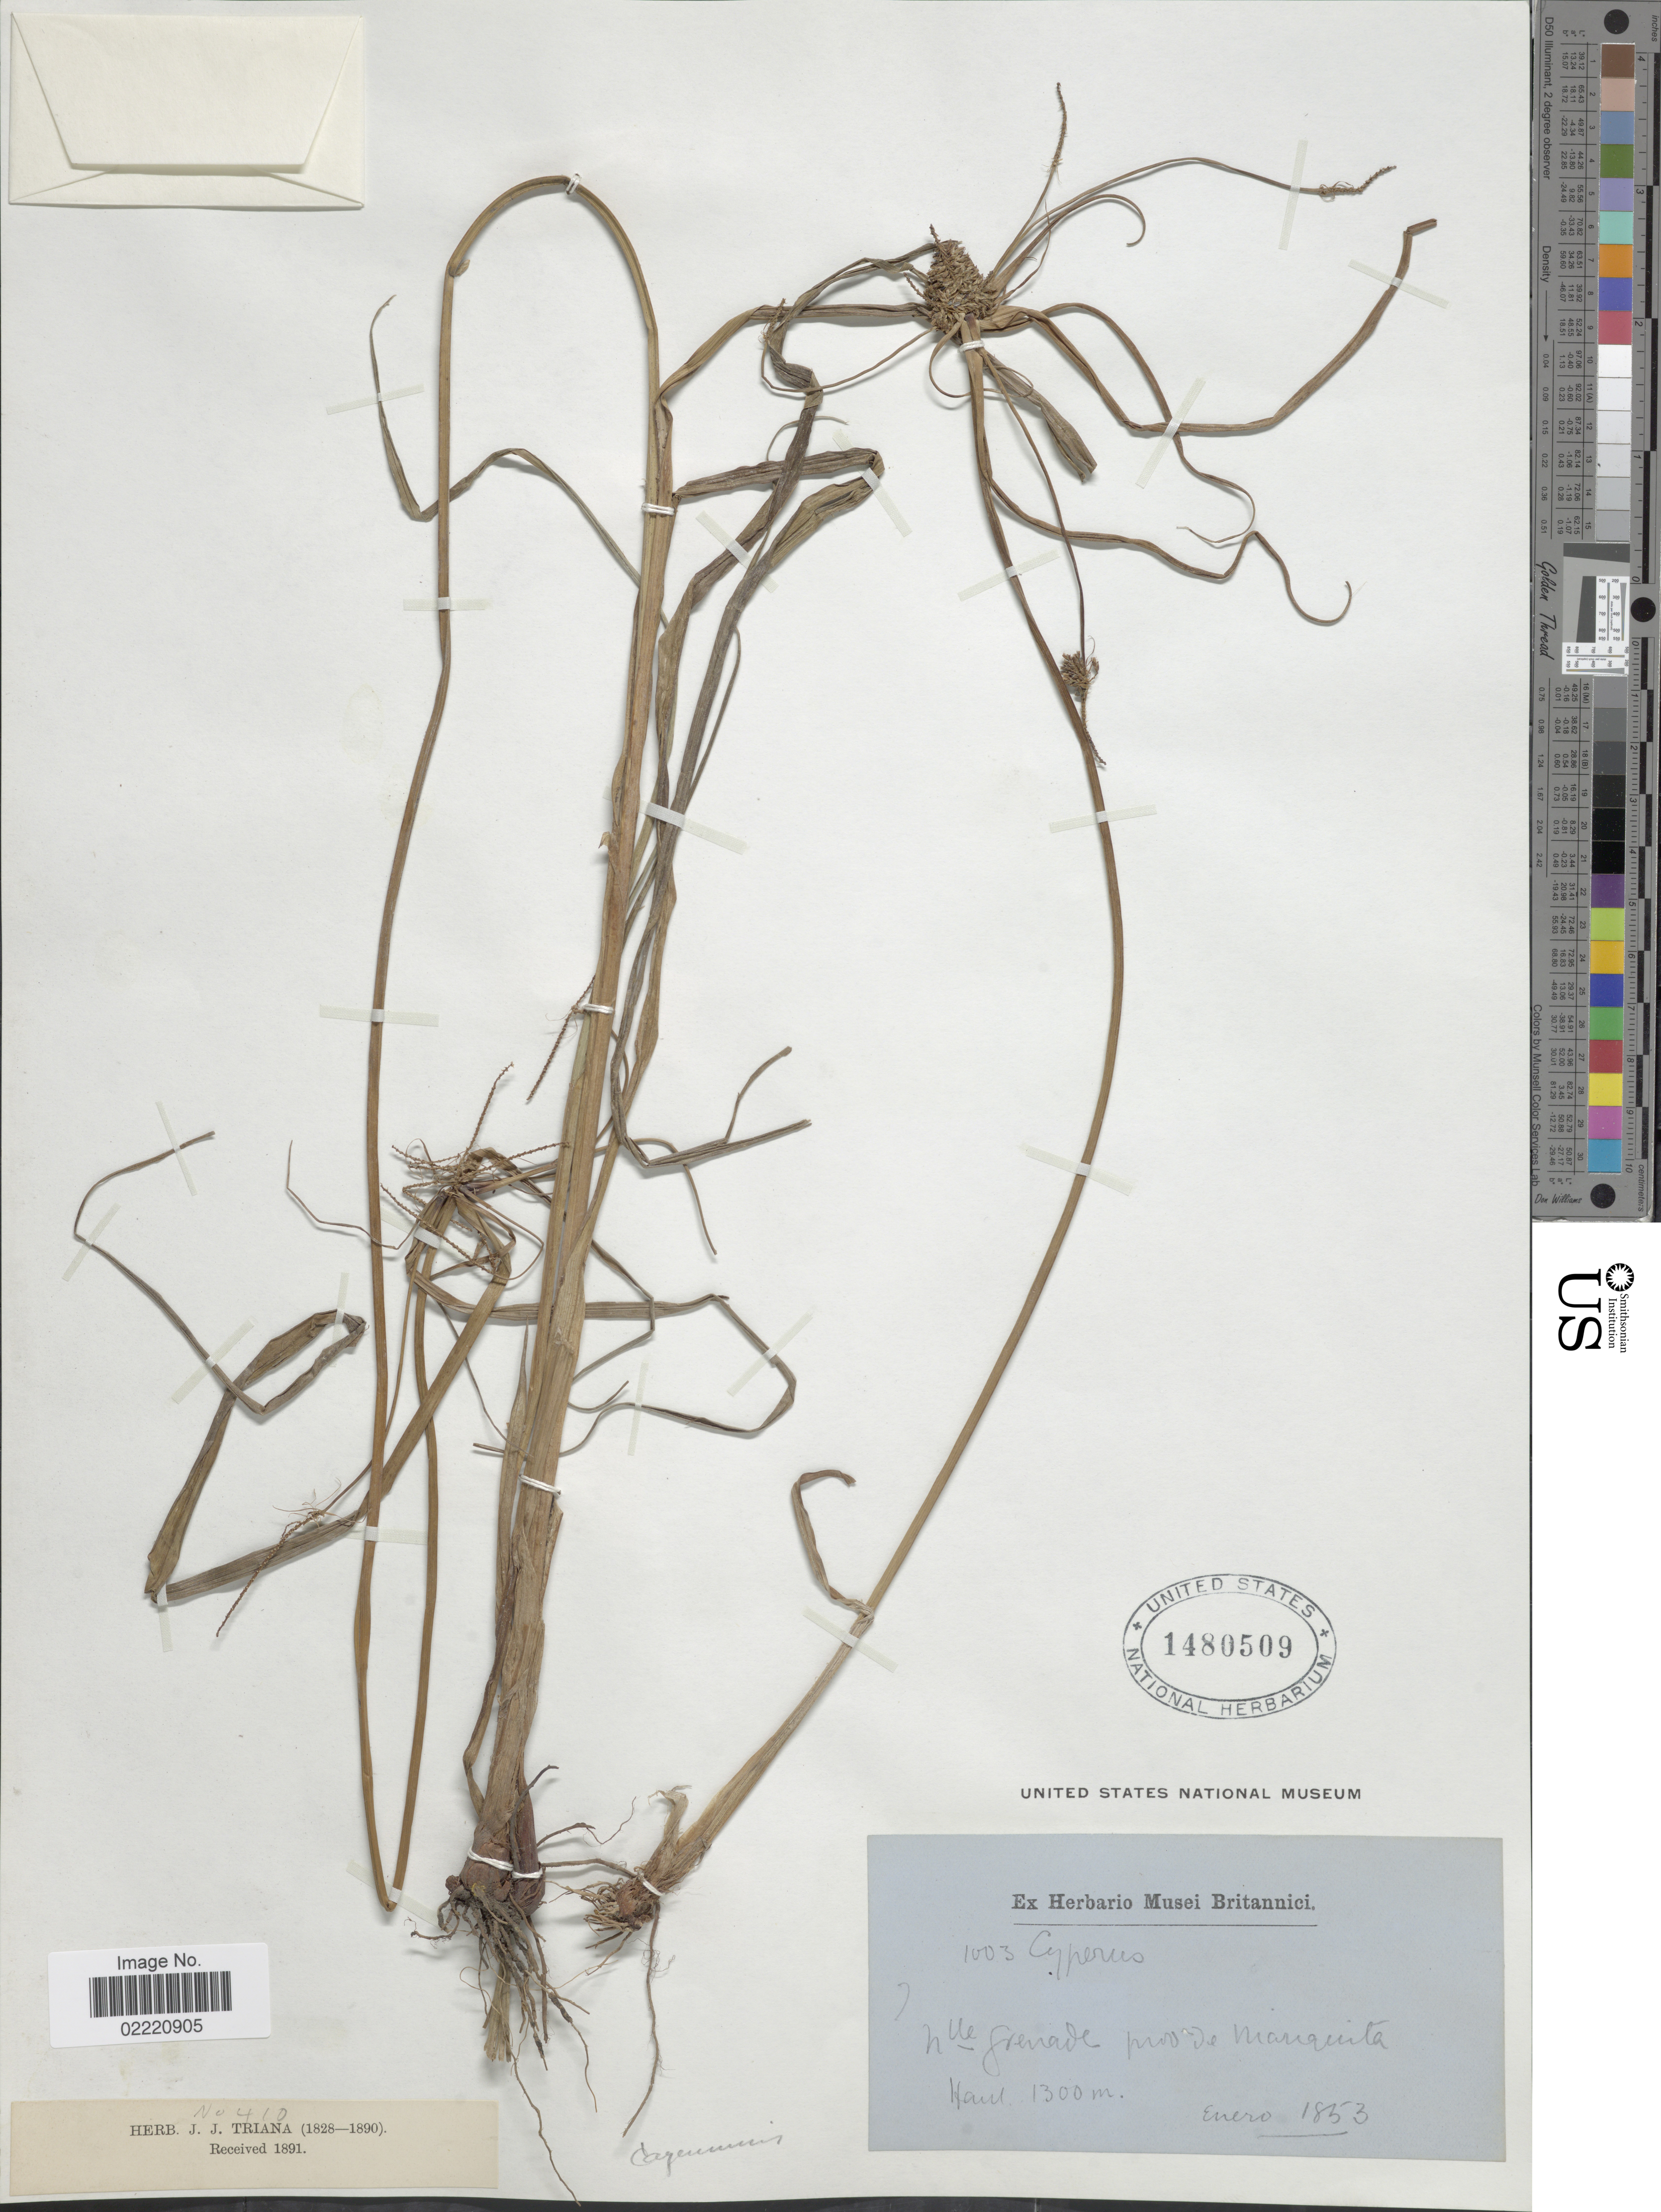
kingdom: Plantae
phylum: Tracheophyta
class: Liliopsida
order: Poales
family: Cyperaceae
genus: Cyperus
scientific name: Cyperus aggregatus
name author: (Willd.) Endl.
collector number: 1003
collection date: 1853-01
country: Colombia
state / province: Tolima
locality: New Grenada, Mariquita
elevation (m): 1300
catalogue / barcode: US 1480509